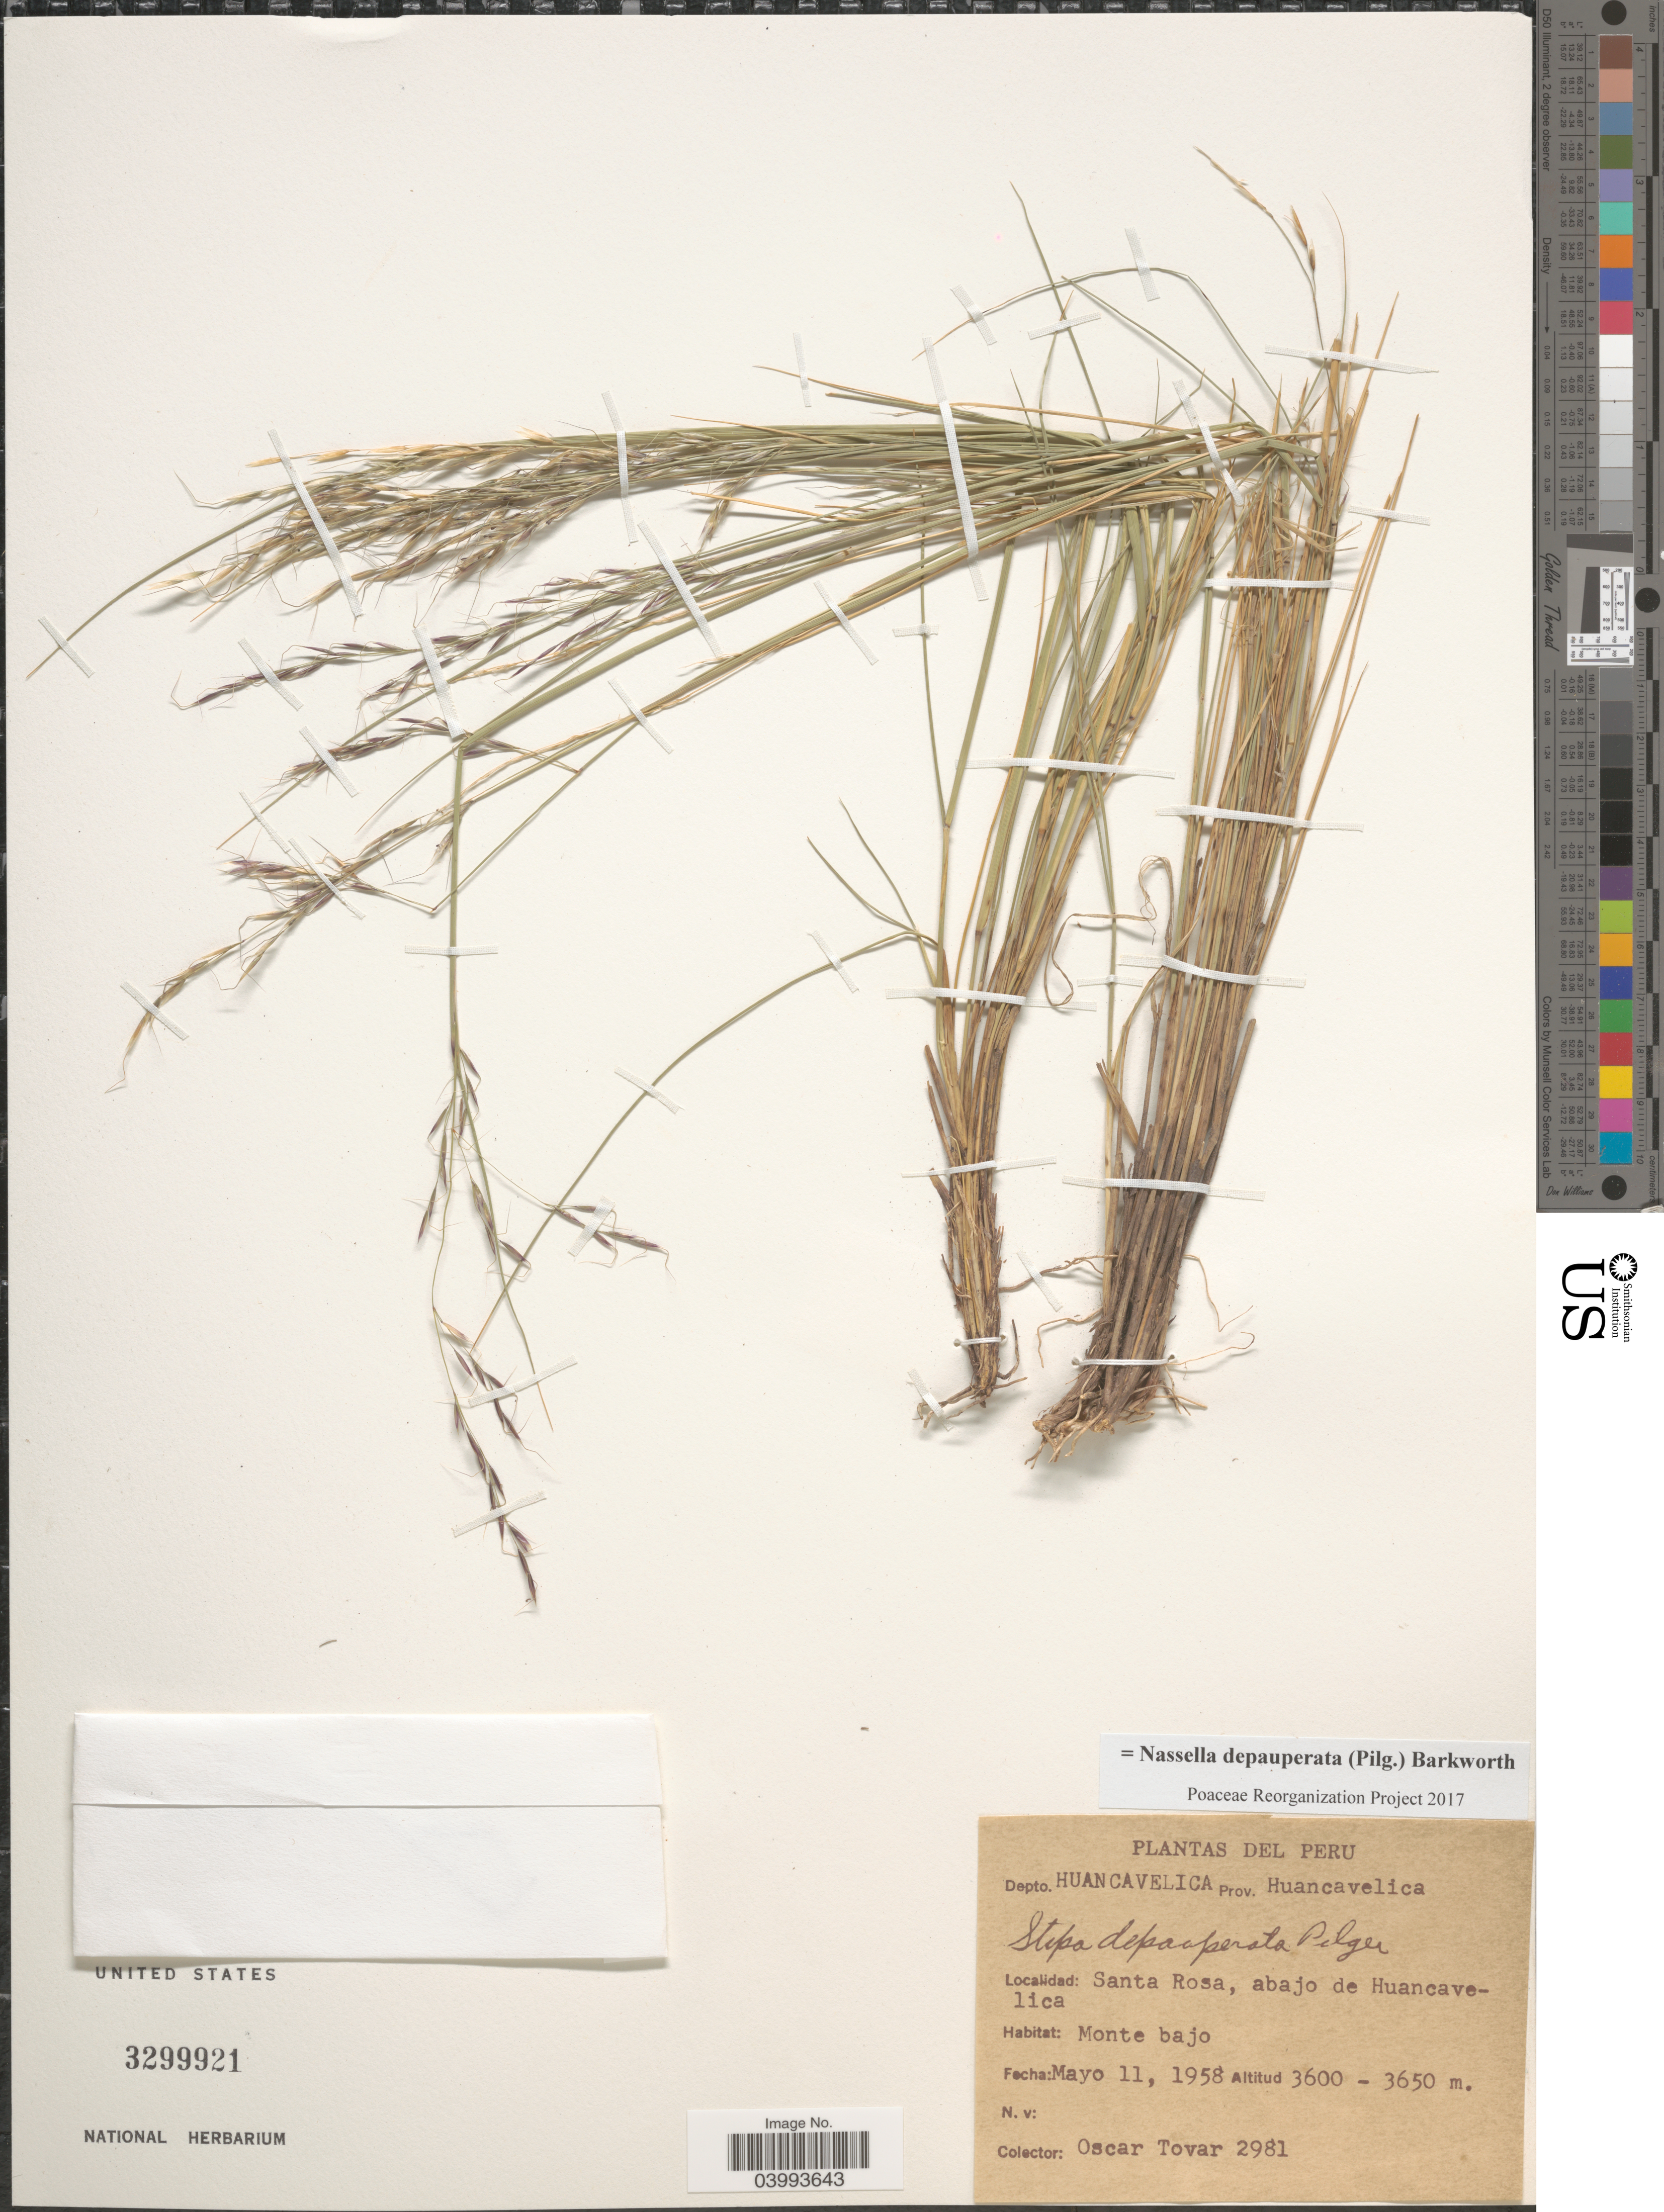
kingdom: Plantae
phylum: Tracheophyta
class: Liliopsida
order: Poales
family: Poaceae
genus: Nassella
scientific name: Nassella depauperata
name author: (Pilg.) Barkworth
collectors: Ó. Tovar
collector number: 2981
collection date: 1958-05-11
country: Peru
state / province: Huancavelica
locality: Depto. Huancavelica. Prov. Huancavelica. Santa Rosa, abajo de Huancavelica. Monte bajo.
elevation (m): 3600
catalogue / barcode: US 3299921